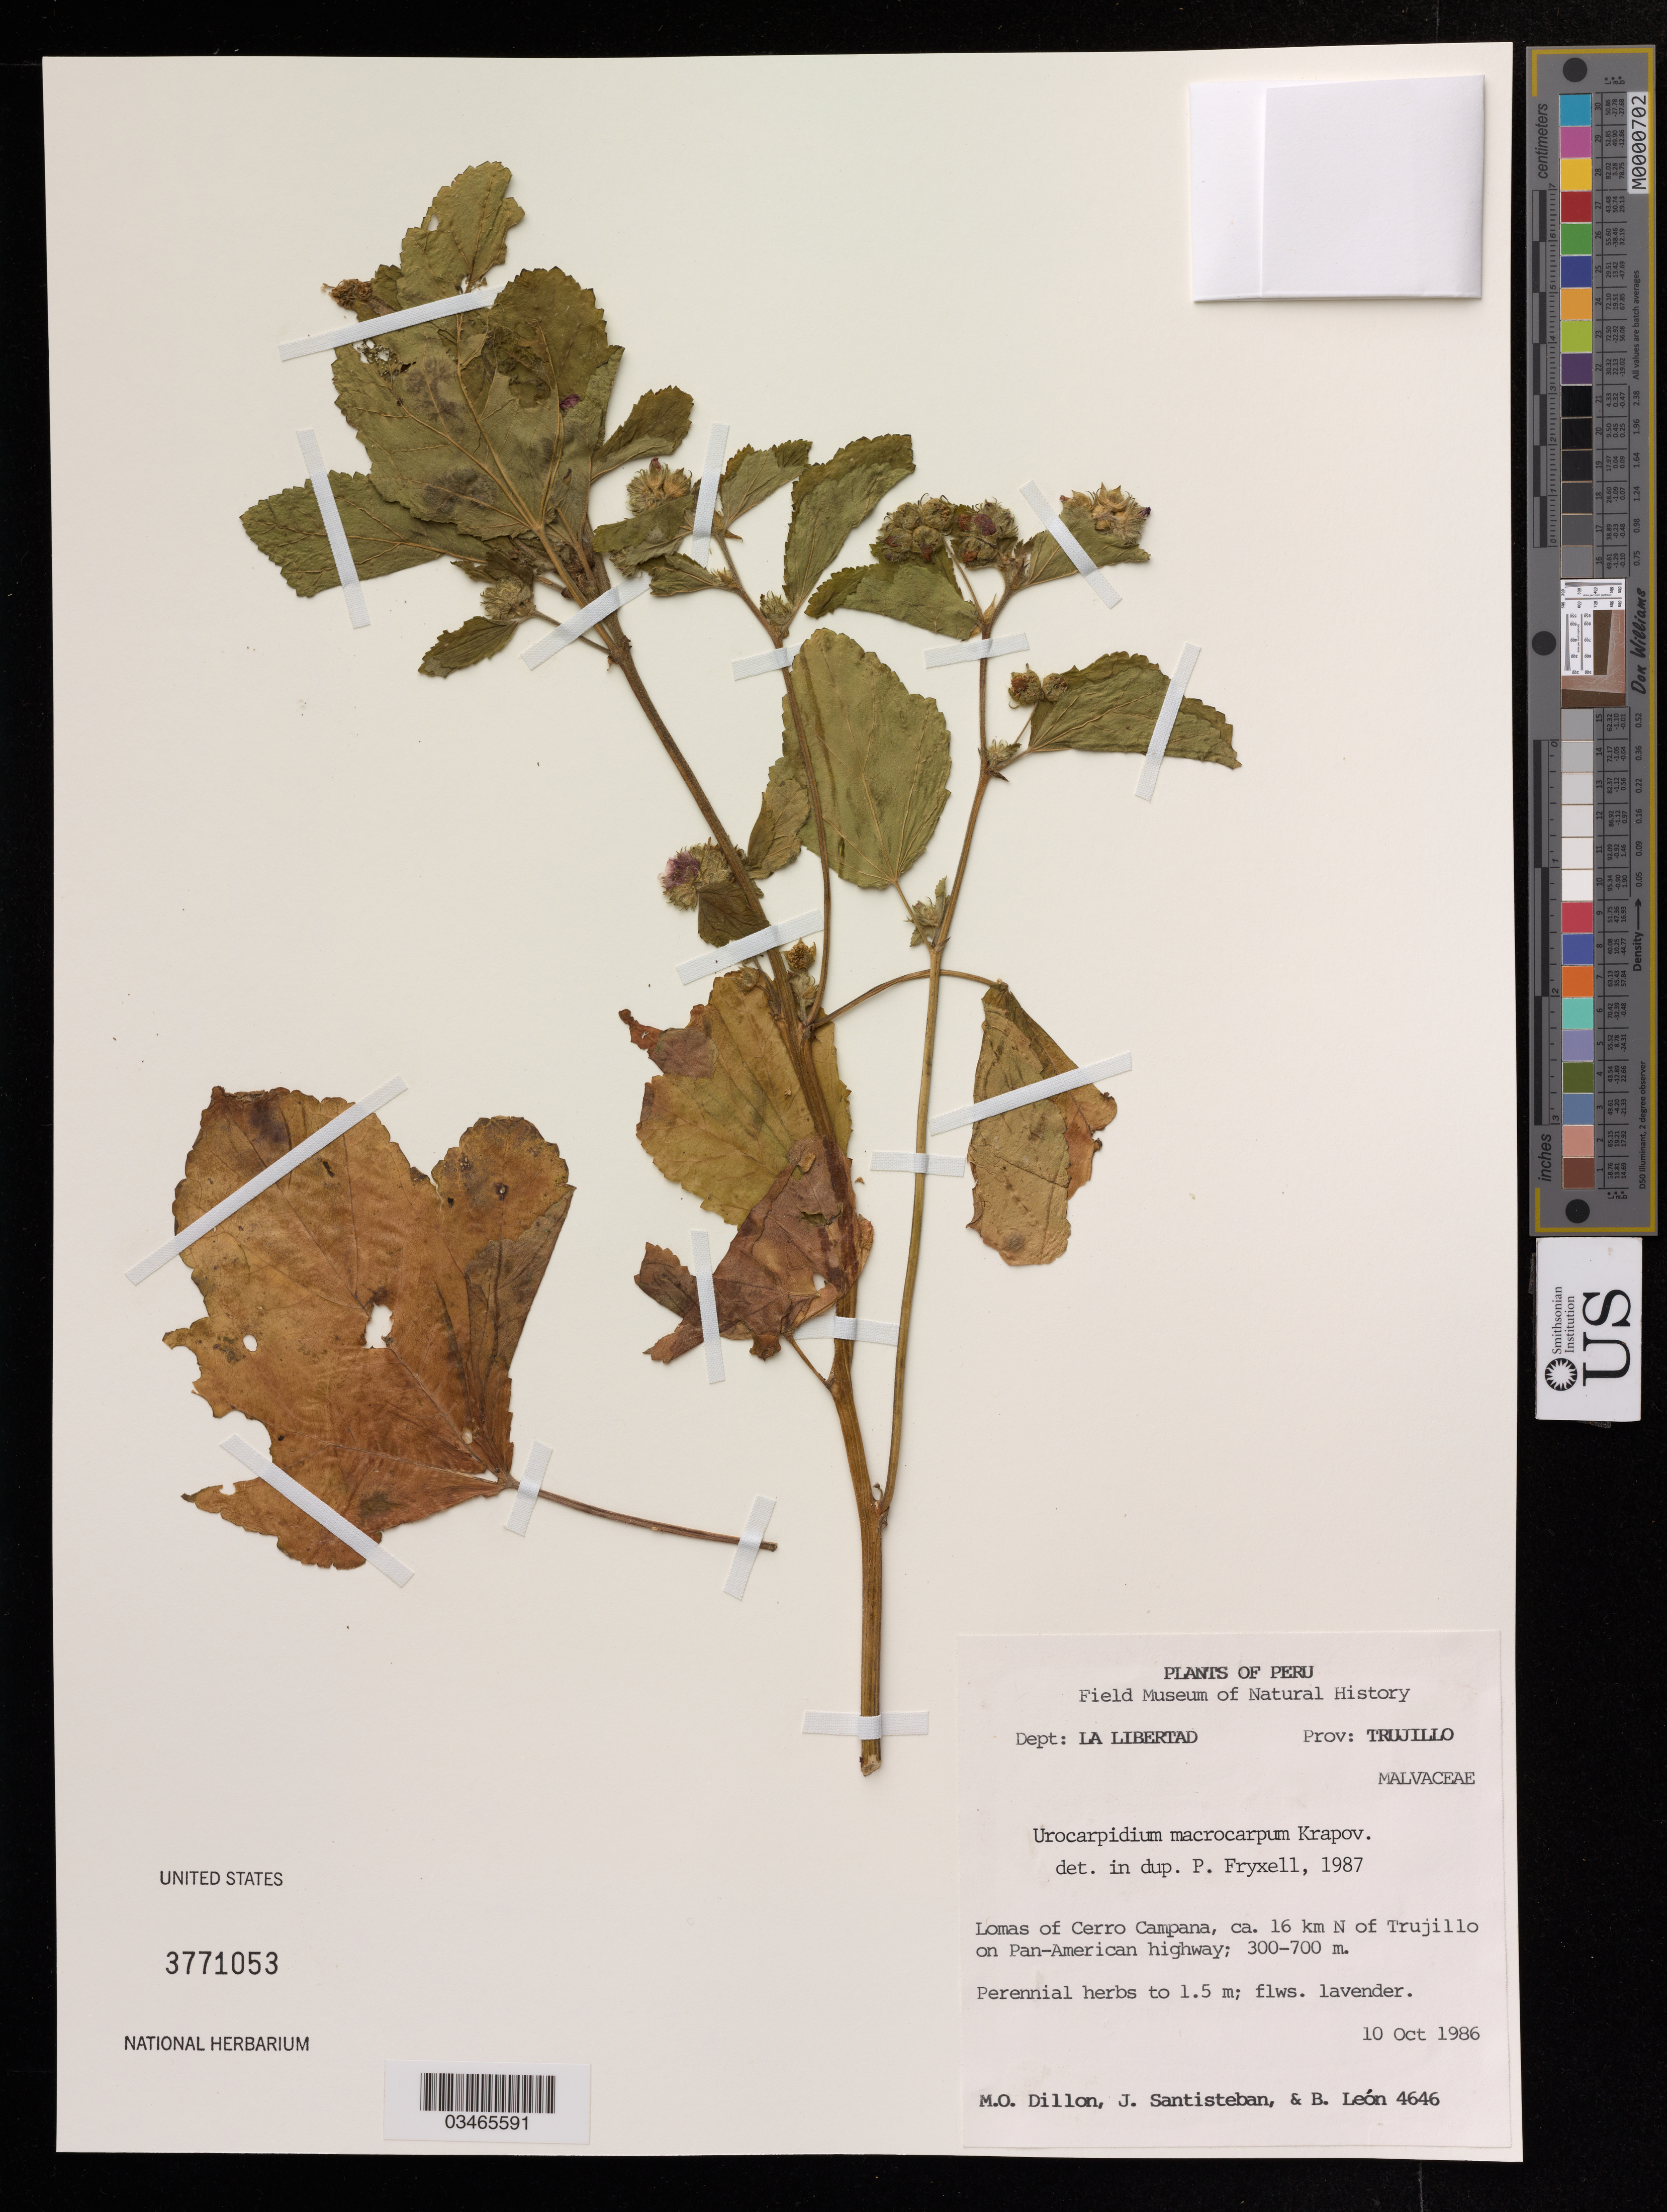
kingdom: Plantae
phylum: Tracheophyta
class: Magnoliopsida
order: Malvales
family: Malvaceae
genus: Fuertesimalva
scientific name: Fuertesimalva macrocarpa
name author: Krapov.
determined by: Dorr, Laurence J., Curator (BOT), Smithsonian Institution - National Museum of Natural History (UNITED STATES)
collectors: M. O. Dillon, J. Santisteban & Bro. León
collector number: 4646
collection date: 1986-10-10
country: Peru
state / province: La Libertad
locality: Prov. Trujillo, Lomas of Cerro Campana, ca. 16 km N of Trujillo on Pan-American highway.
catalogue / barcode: US 3771053